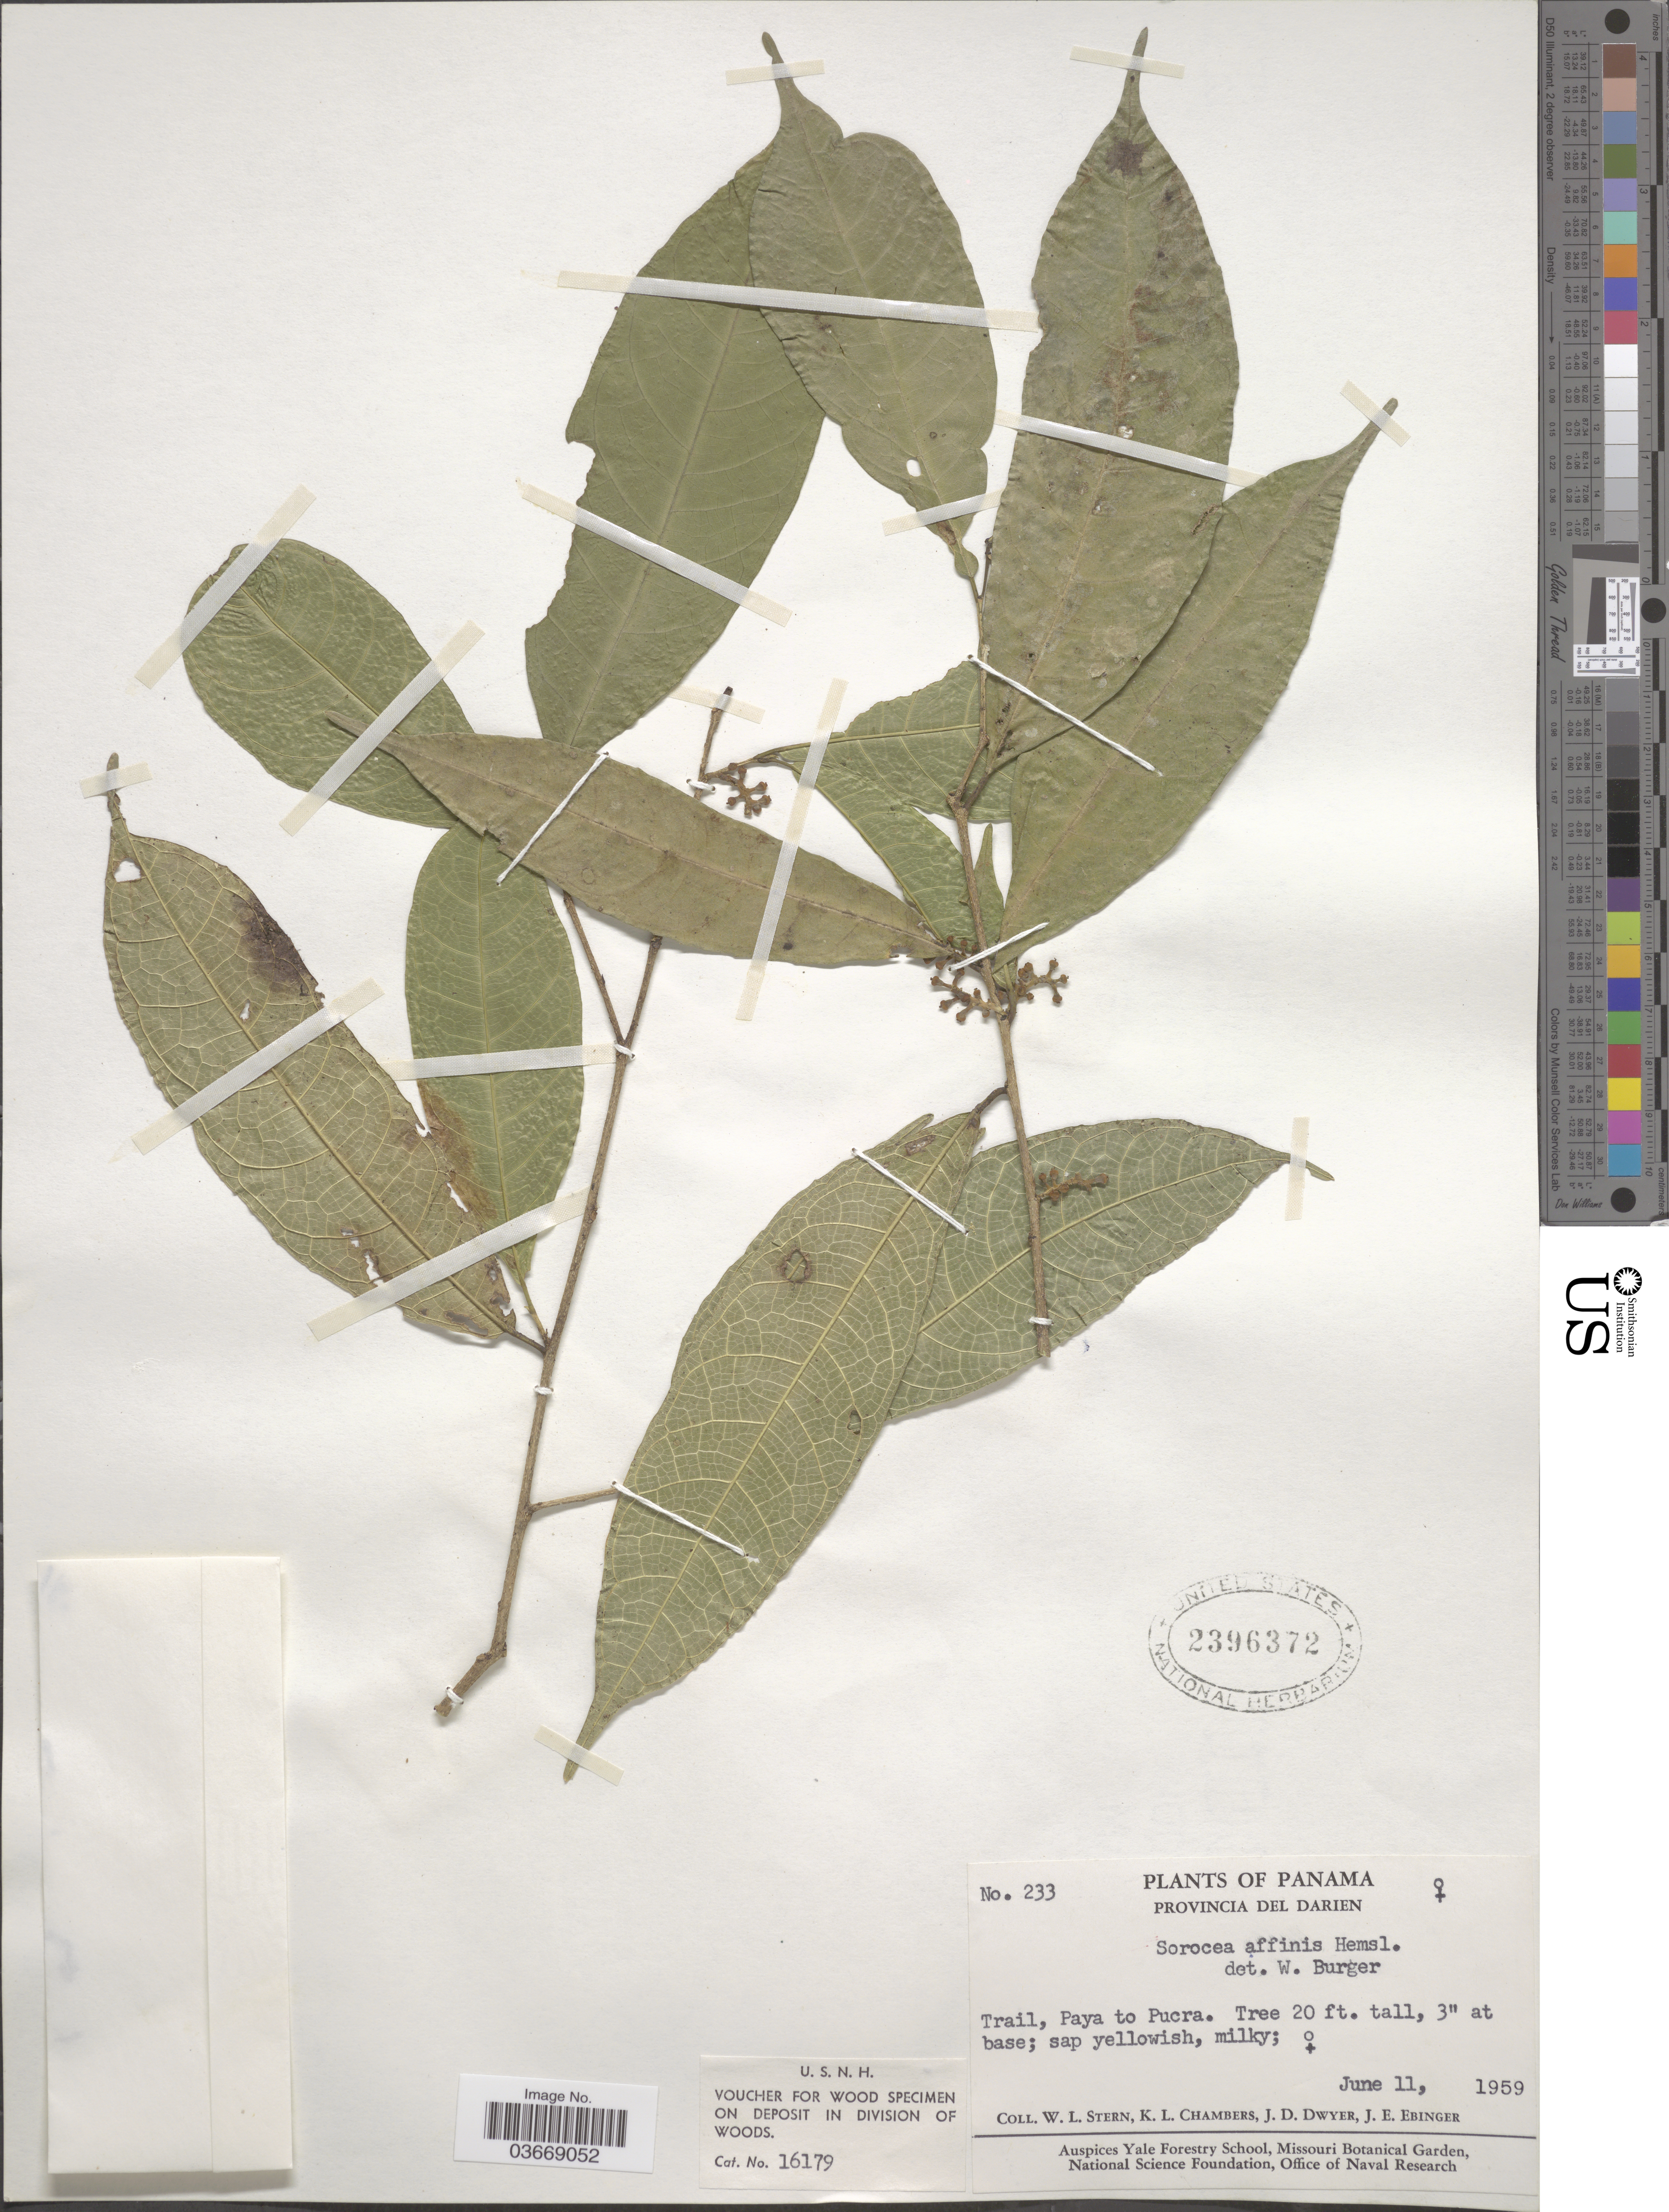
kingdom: Plantae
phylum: Tracheophyta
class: Magnoliopsida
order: Rosales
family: Moraceae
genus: Sorocea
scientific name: Sorocea affinis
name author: Hemsl.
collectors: W. L. Stern, K. Chambers, J. D. Dwyer & J. Ebinger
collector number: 233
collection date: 1959-06-11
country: Panama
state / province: Darien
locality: Trail, Paya to Pucra.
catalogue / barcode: US 2396372